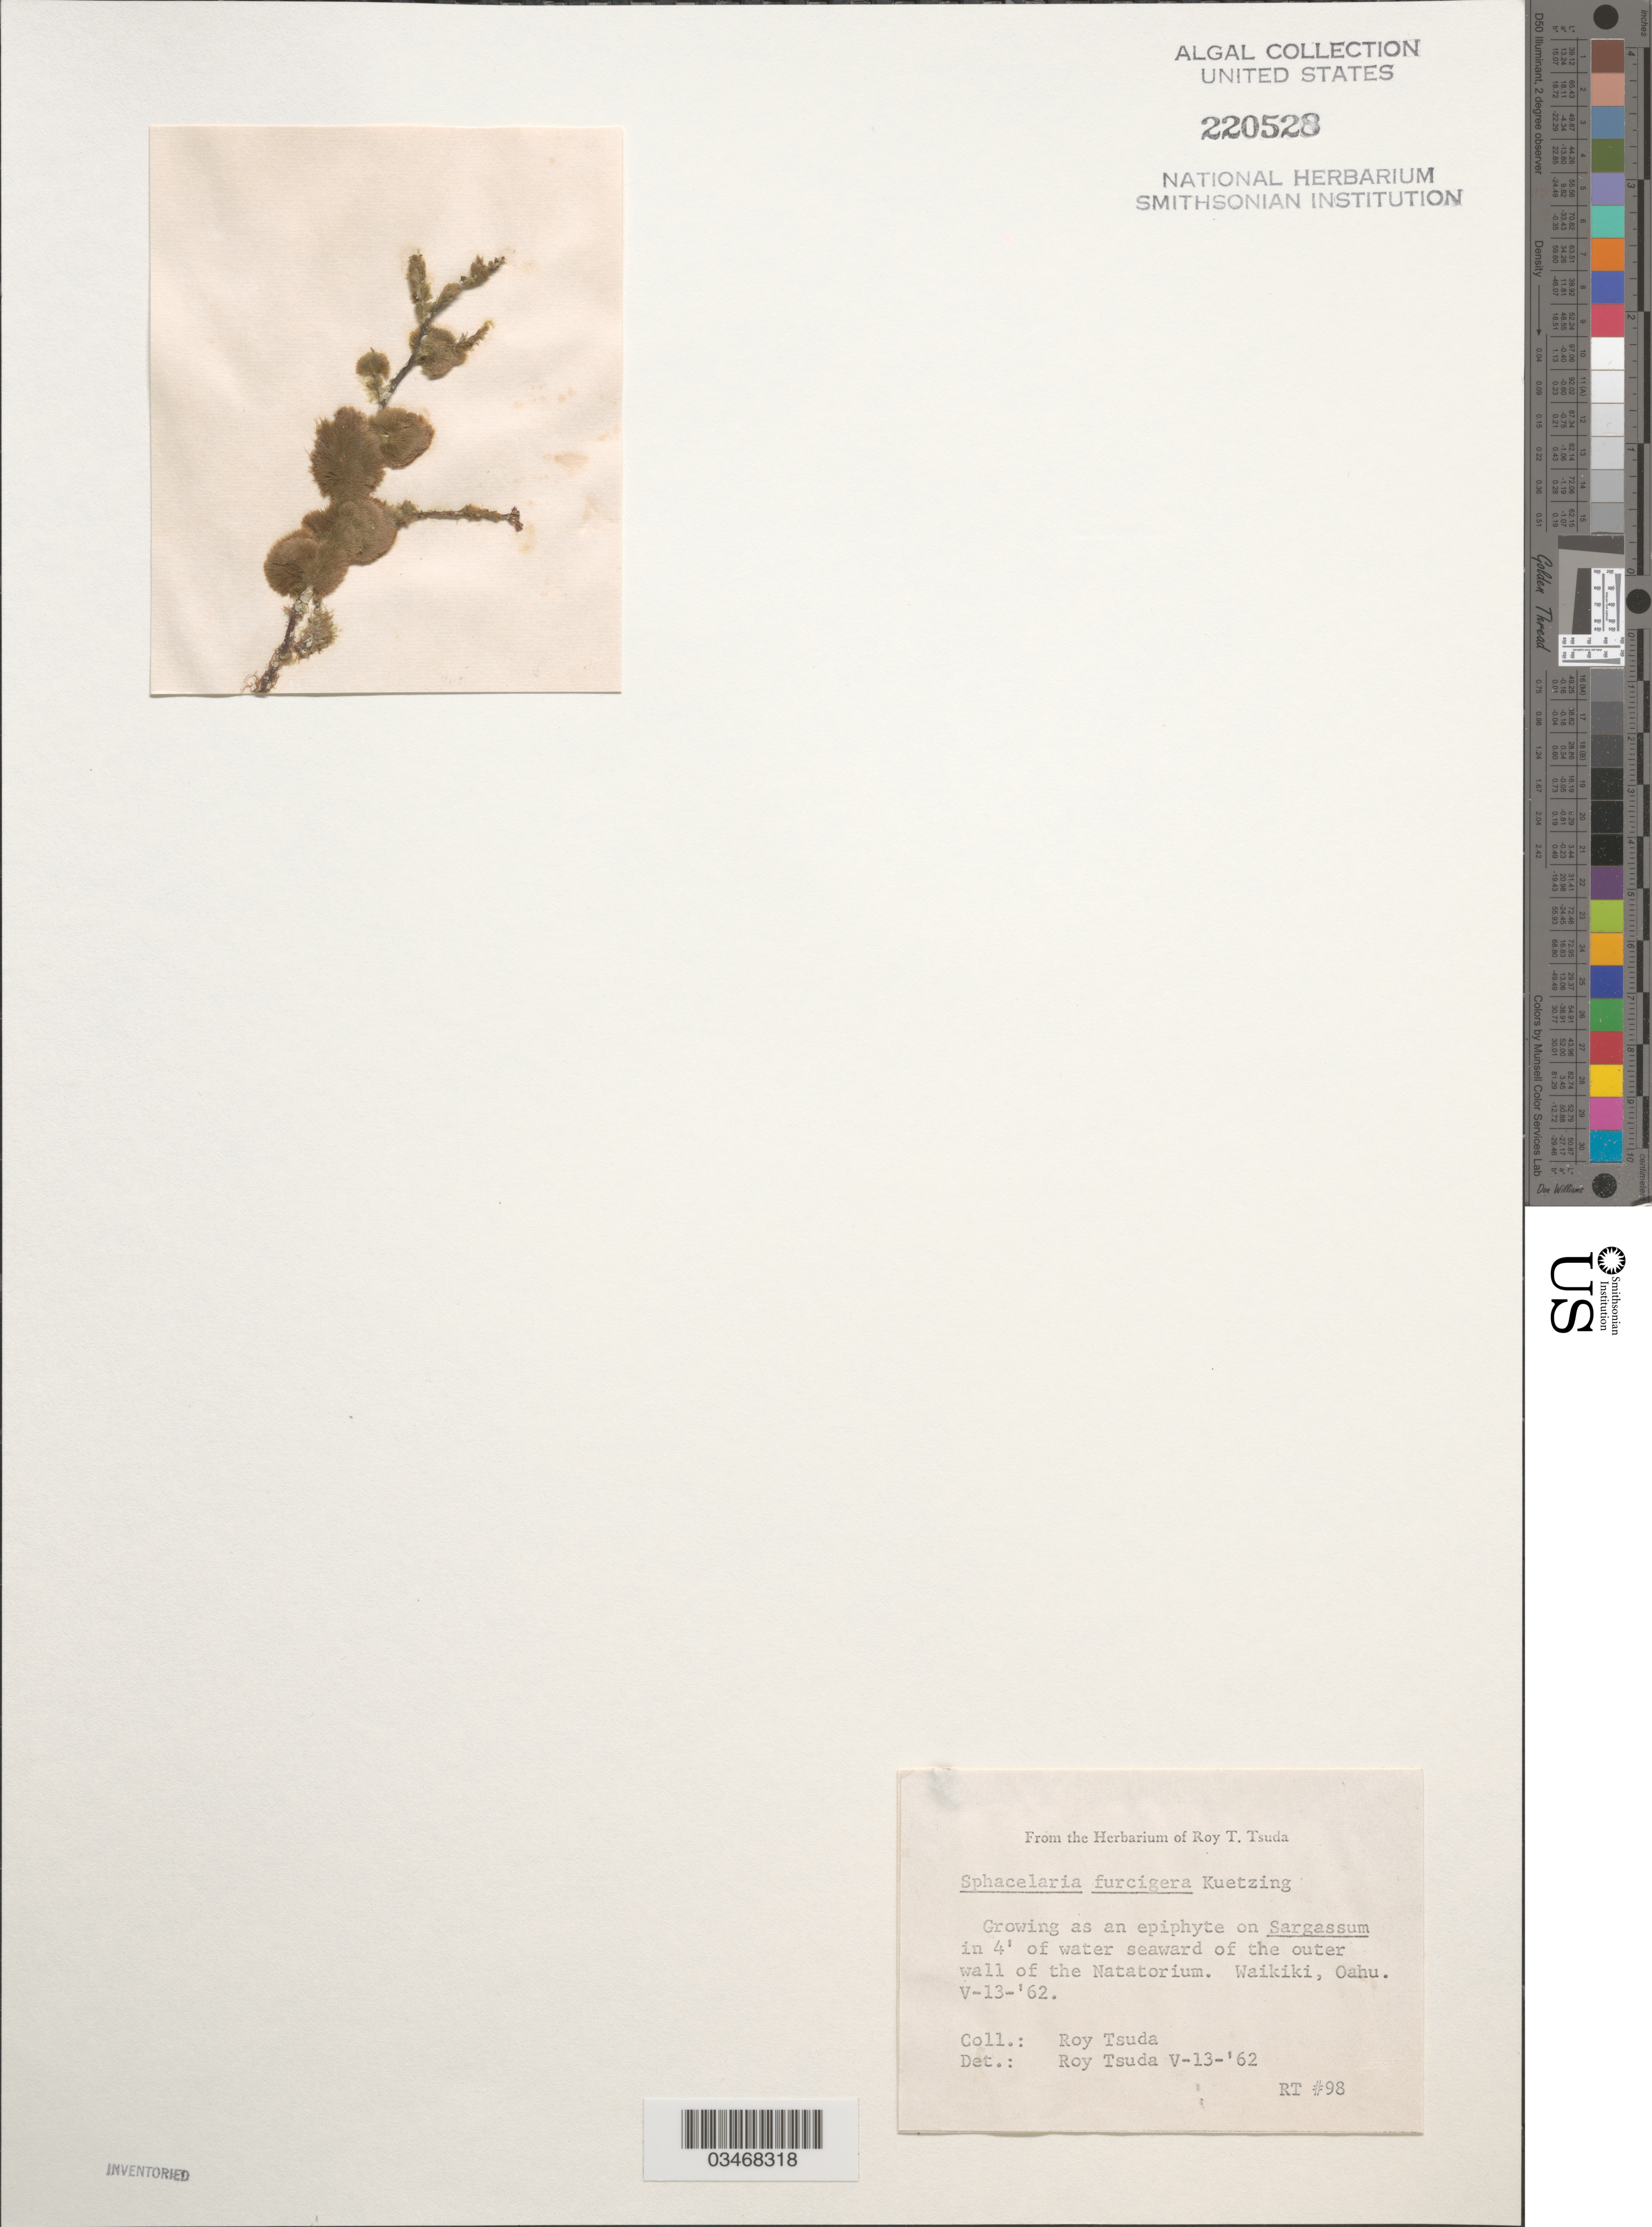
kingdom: Chromista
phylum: Ochrophyta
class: Phaeophyceae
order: Sphacelariales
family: Sphacelariaceae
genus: Sphacelaria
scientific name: Sphacelaria rigidula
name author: Kütz.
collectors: R. Tsuda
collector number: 98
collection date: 1962-05-13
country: United States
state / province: Hawaii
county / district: Honolulu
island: Oahu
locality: Seaward of the outer wall of the Natatorium.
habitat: Growing as an epiphyte on Sargassum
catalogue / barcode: US 220528